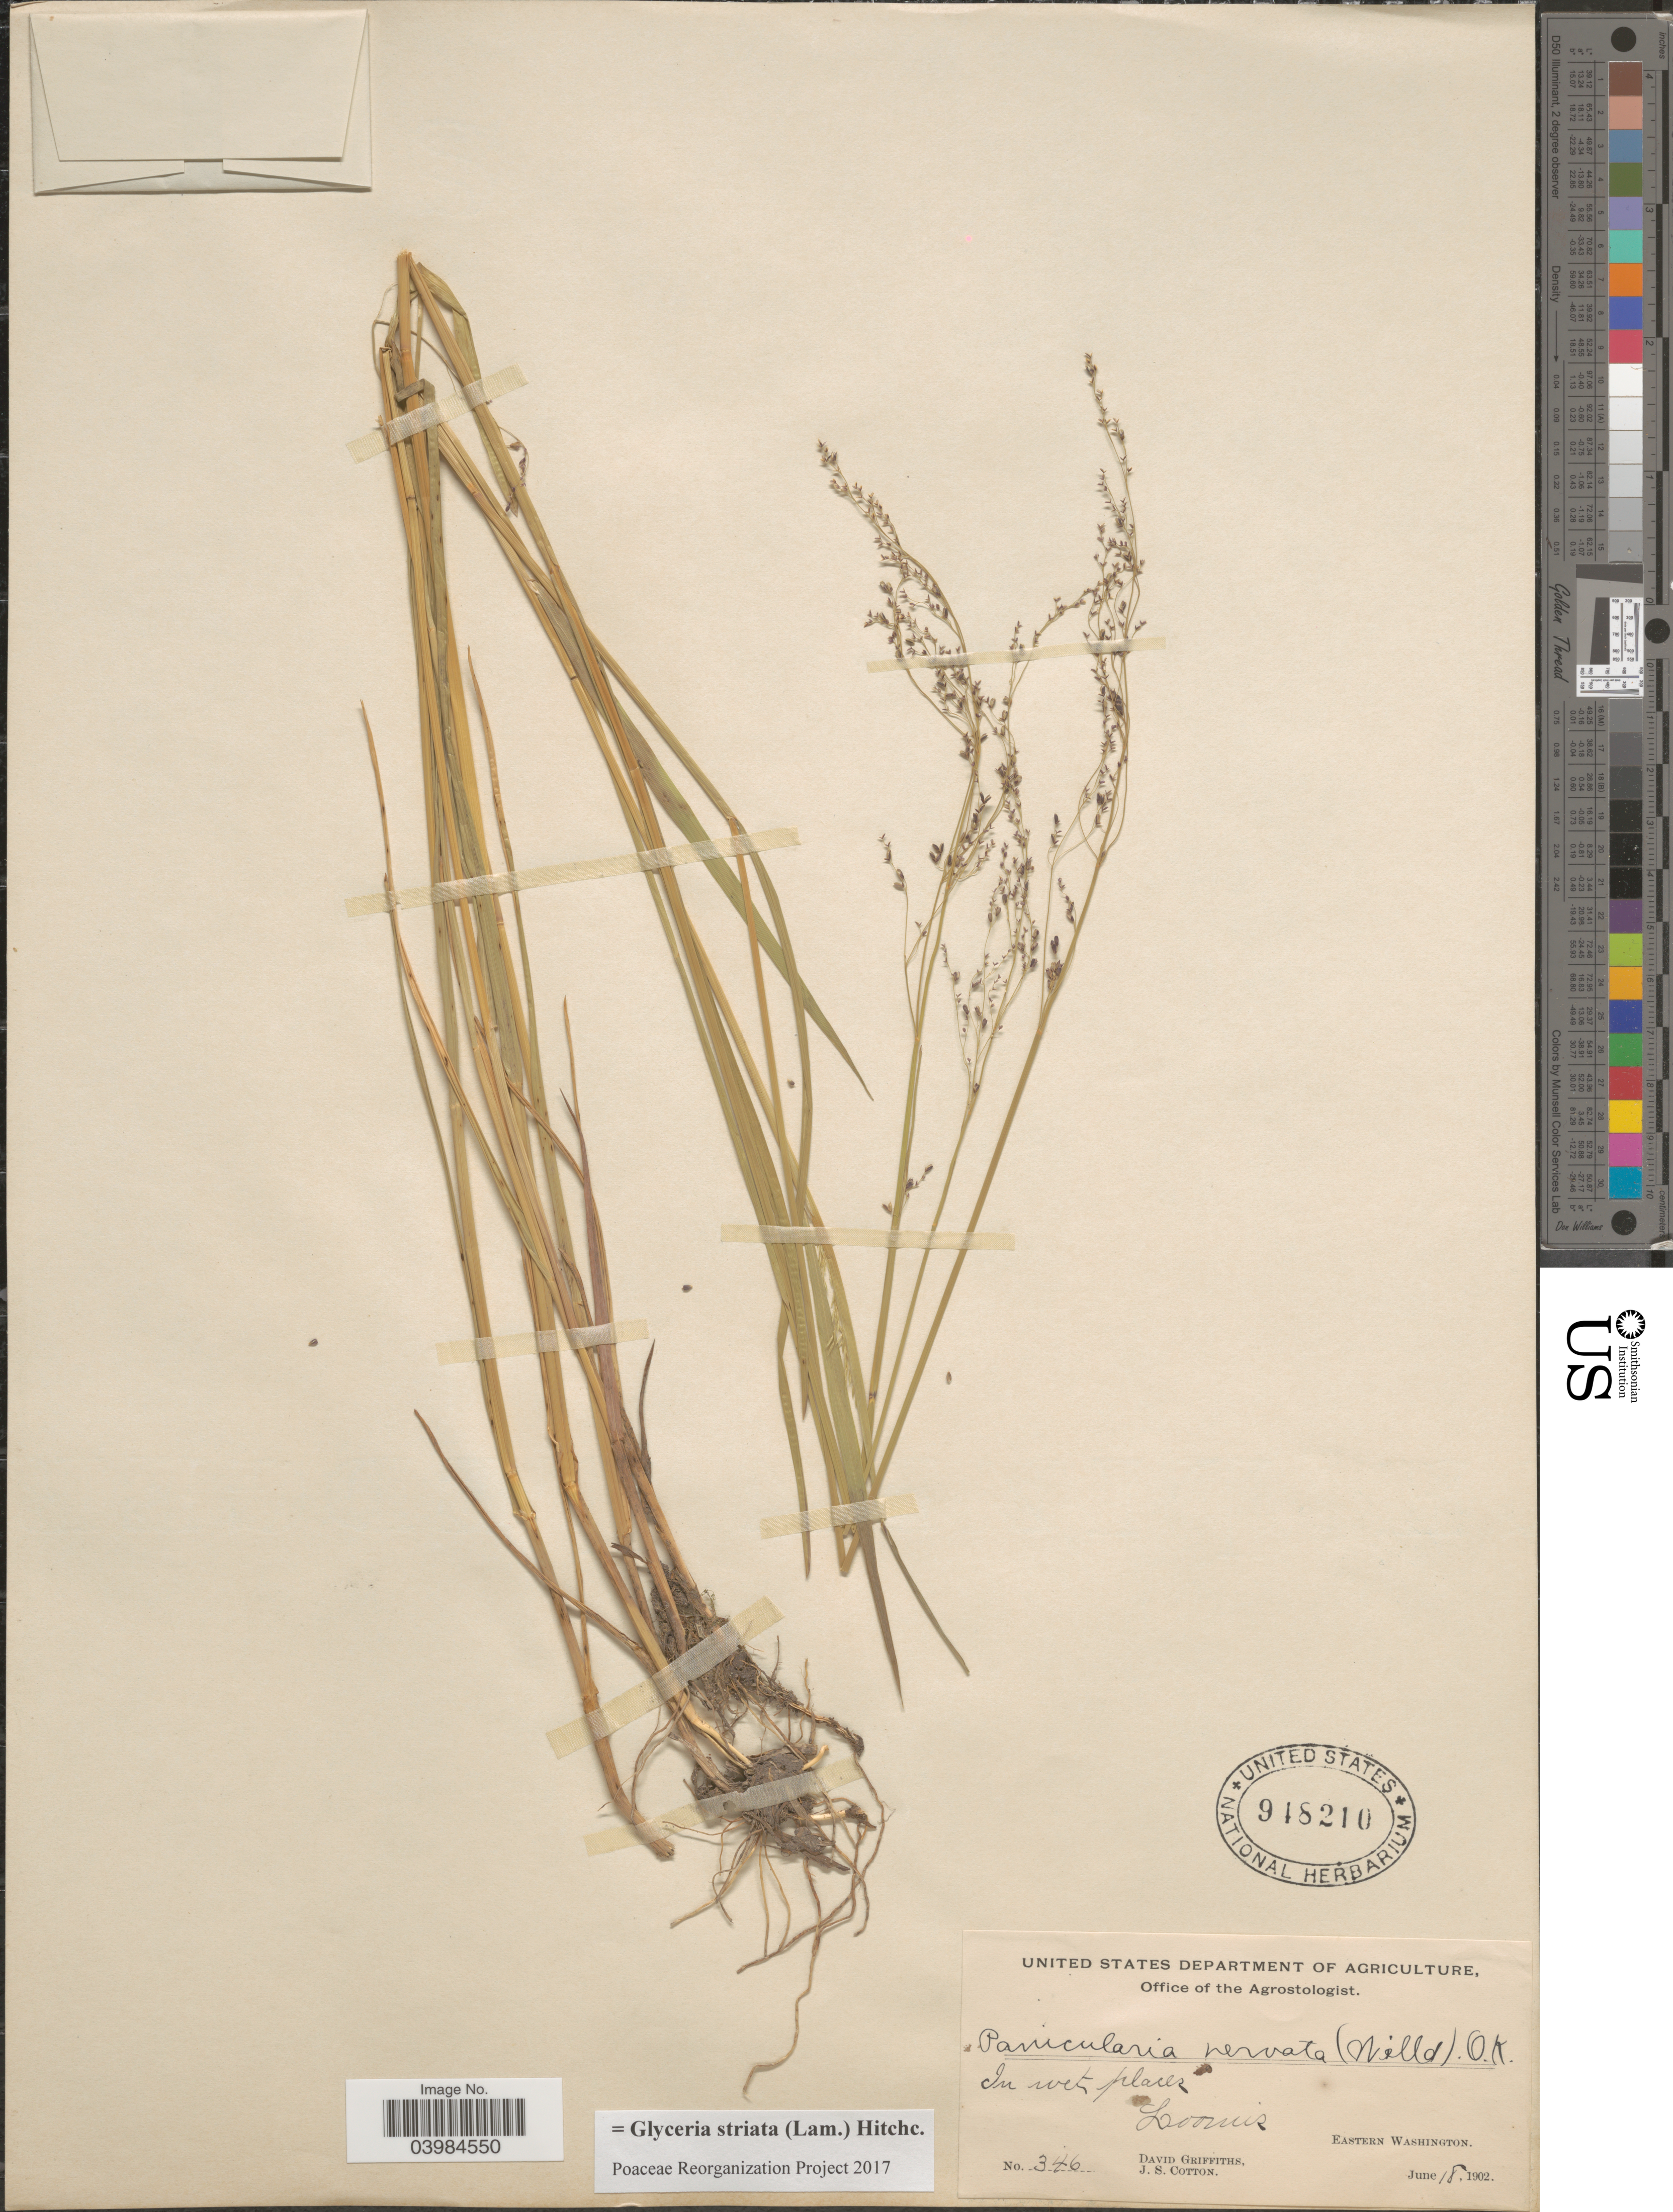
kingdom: Plantae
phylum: Tracheophyta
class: Liliopsida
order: Poales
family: Poaceae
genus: Glyceria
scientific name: Glyceria striata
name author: (Lam.) Hitchc.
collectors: D. Griffiths & J. S. Cotton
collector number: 346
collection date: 1902-06-18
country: United States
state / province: Washington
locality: In wet places. Loomis. Eastern Washington.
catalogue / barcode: US 918210